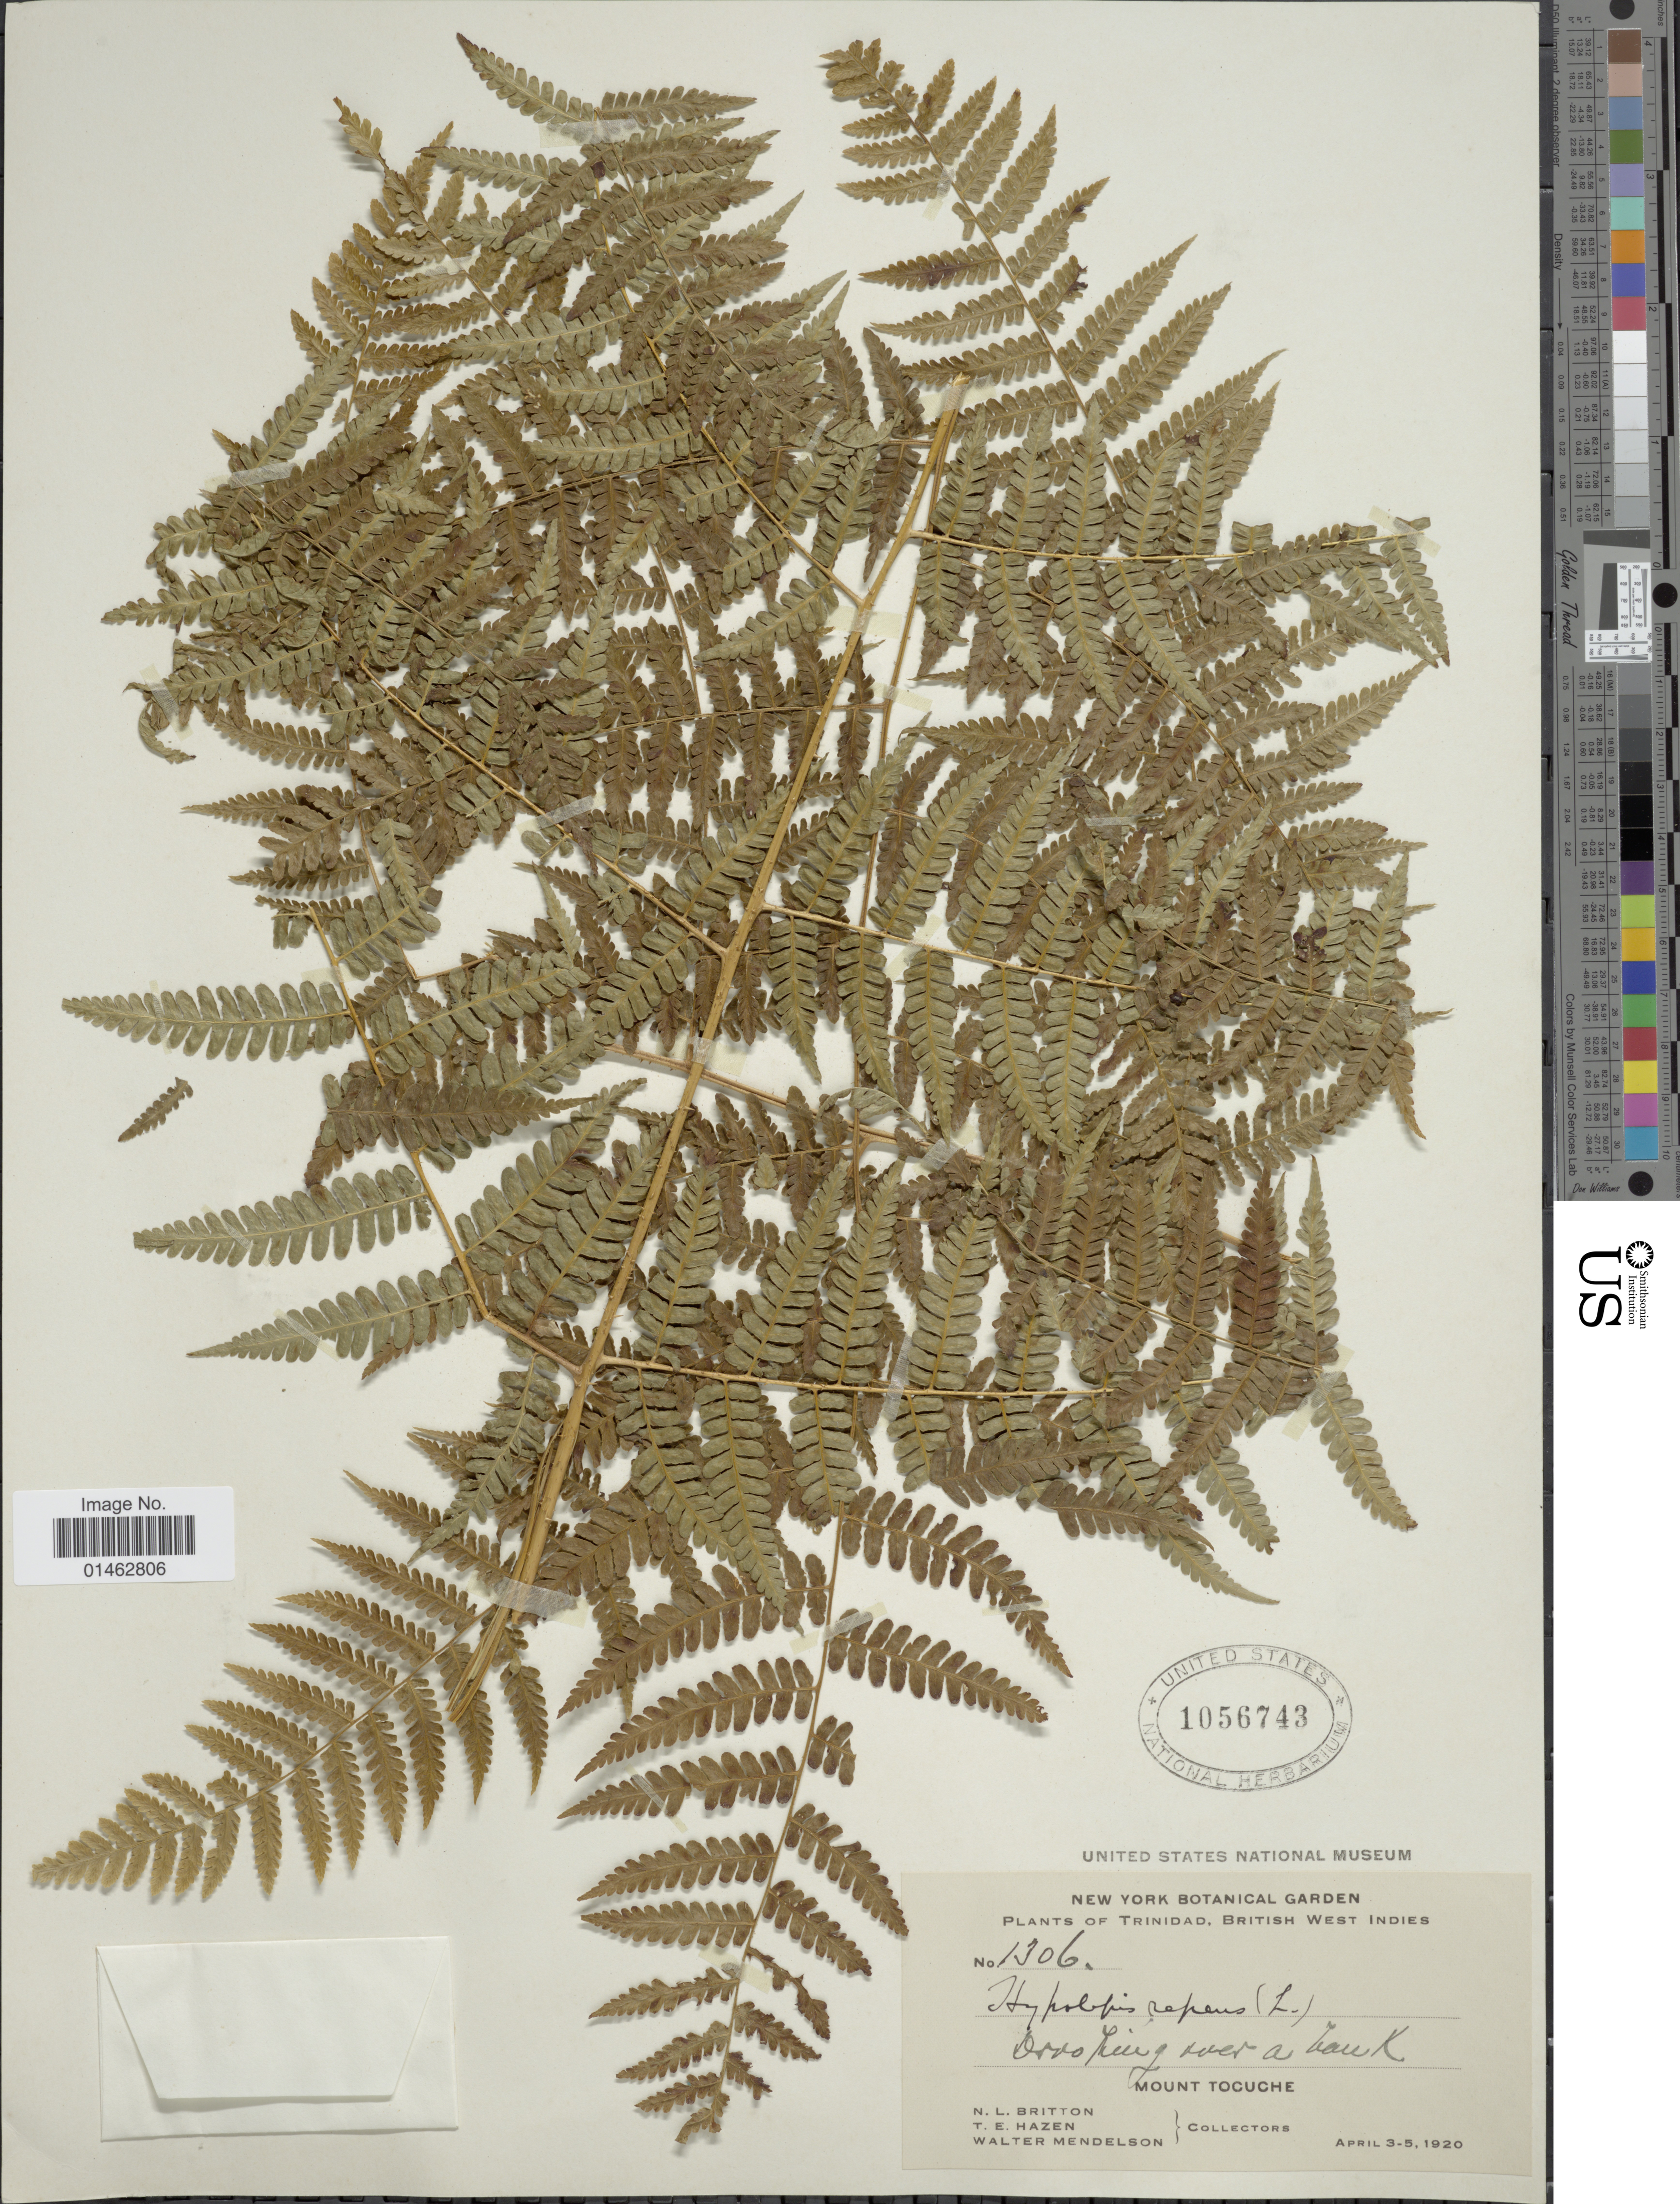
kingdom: Plantae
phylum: Tracheophyta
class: Polypodiopsida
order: Polypodiales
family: Dennstaedtiaceae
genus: Hypolepis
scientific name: Hypolepis repens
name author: (L.) C. Presl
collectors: N. Britton, T. E. Hazen & W. Mendelson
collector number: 1306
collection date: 1920-04-03/1920-04-05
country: Trinidad and Tobago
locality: Trinidad, British West Indies, Mount Tocuche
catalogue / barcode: US 1056743